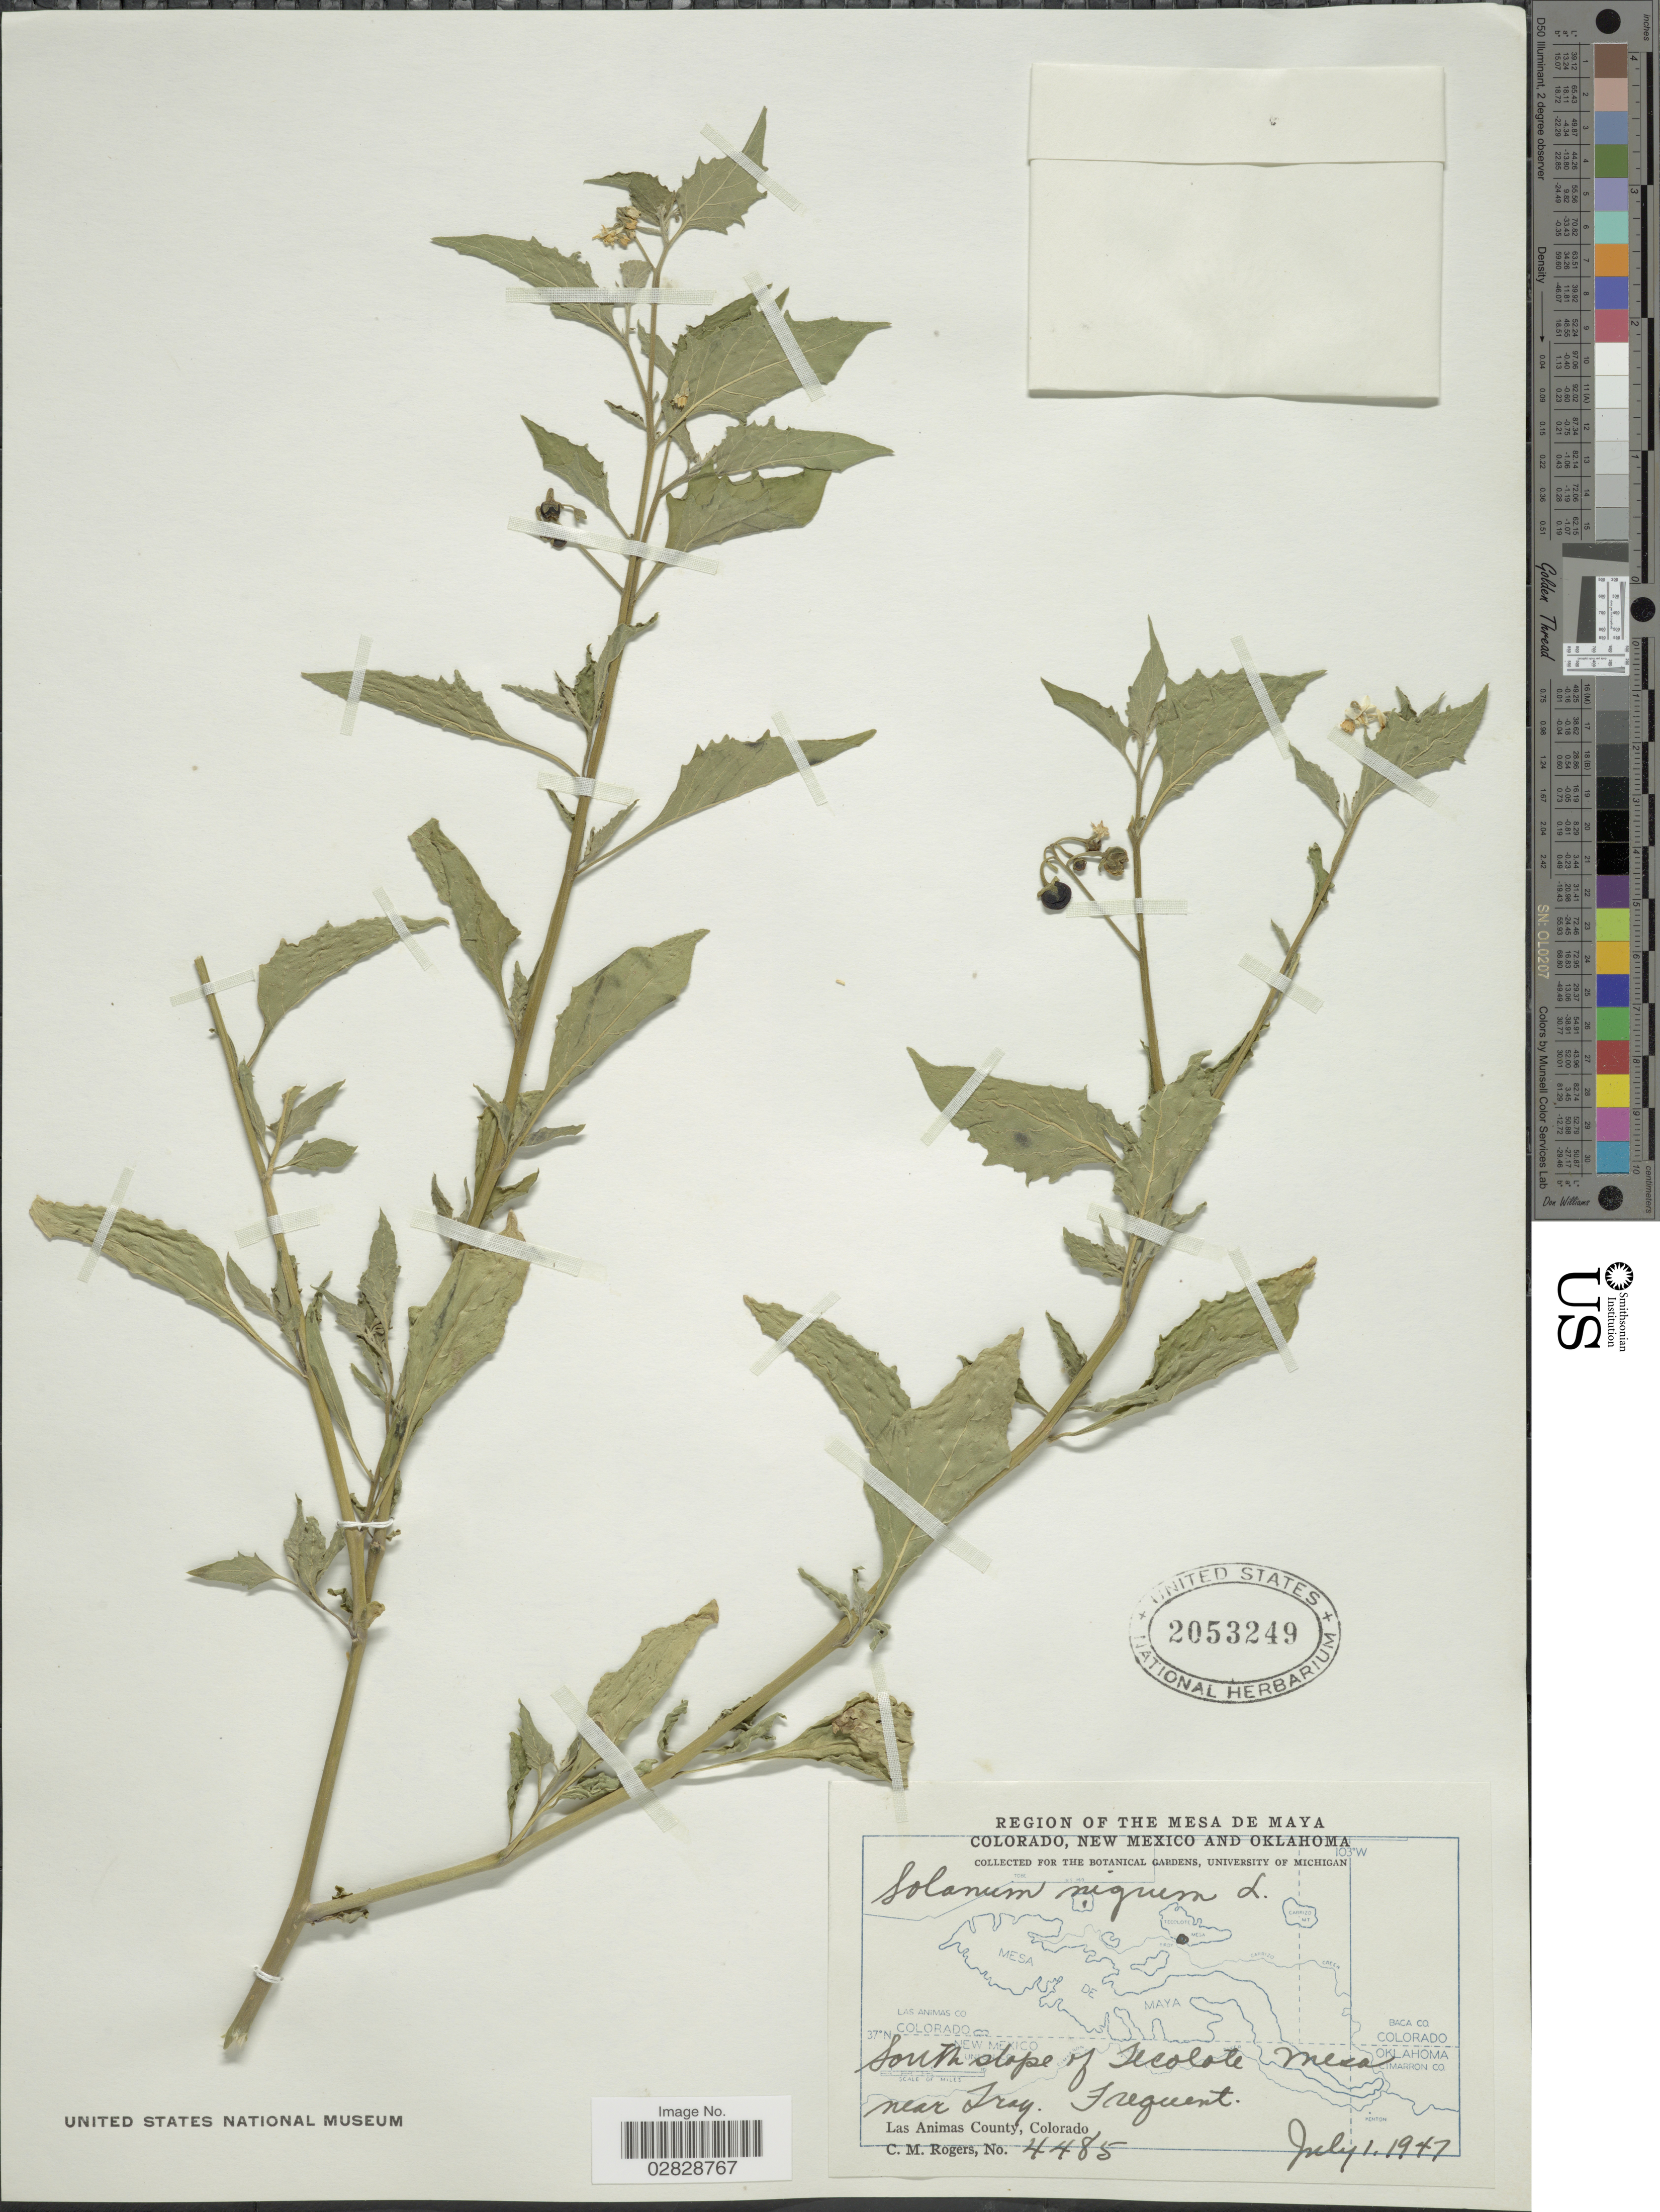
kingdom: Plantae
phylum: Tracheophyta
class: Magnoliopsida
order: Solanales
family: Solanaceae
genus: Solanum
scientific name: Solanum interius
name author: Rydb.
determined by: Knapp, S. D.; Särkinen, T.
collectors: C. M. Rogers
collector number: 4485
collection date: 1947-07-01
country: United States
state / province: Colorado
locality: Region of the Mesa de Maya Colorado. South slope of Tecolote Mesa near Tray. Las Animas County.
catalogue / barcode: US 2053249